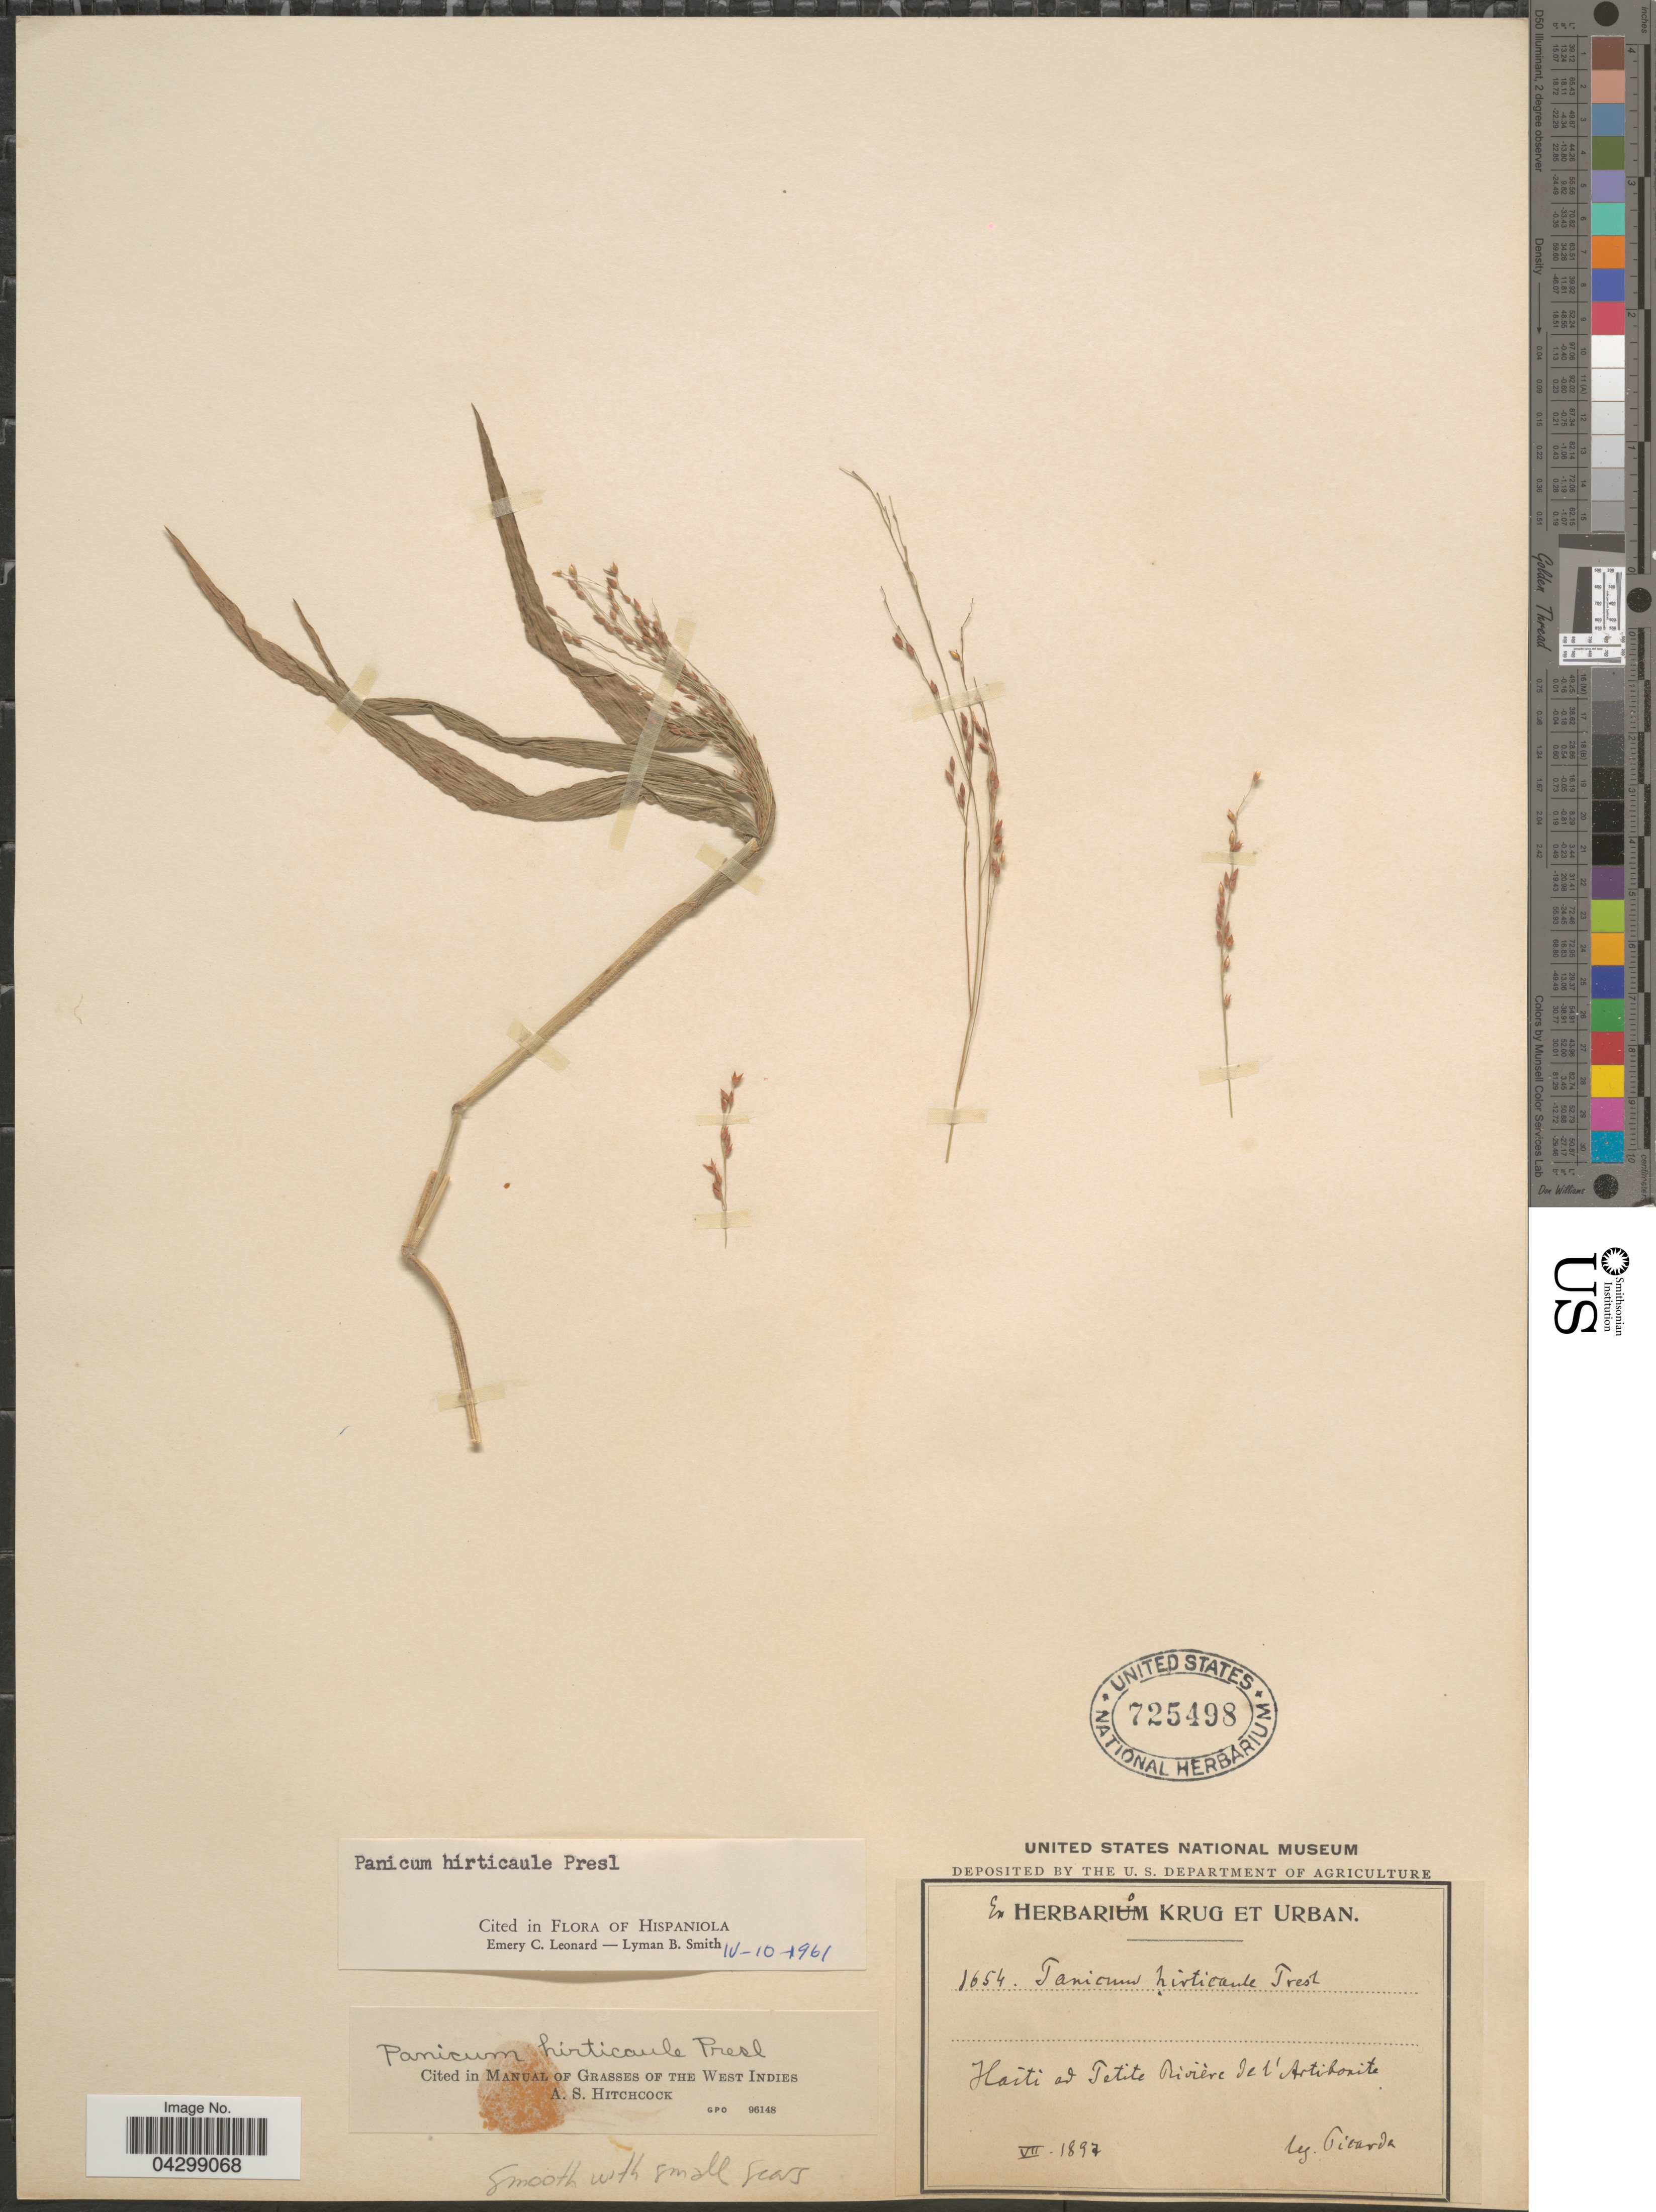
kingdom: Plantae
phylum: Tracheophyta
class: Liliopsida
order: Poales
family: Poaceae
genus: Panicum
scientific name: Panicum hirticaule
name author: J. Presl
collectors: -. Picarda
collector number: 1654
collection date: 1897-07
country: Haiti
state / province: Artibonite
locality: Haiti ad Petite Rivière de l'Artibonite.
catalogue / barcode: US 725498